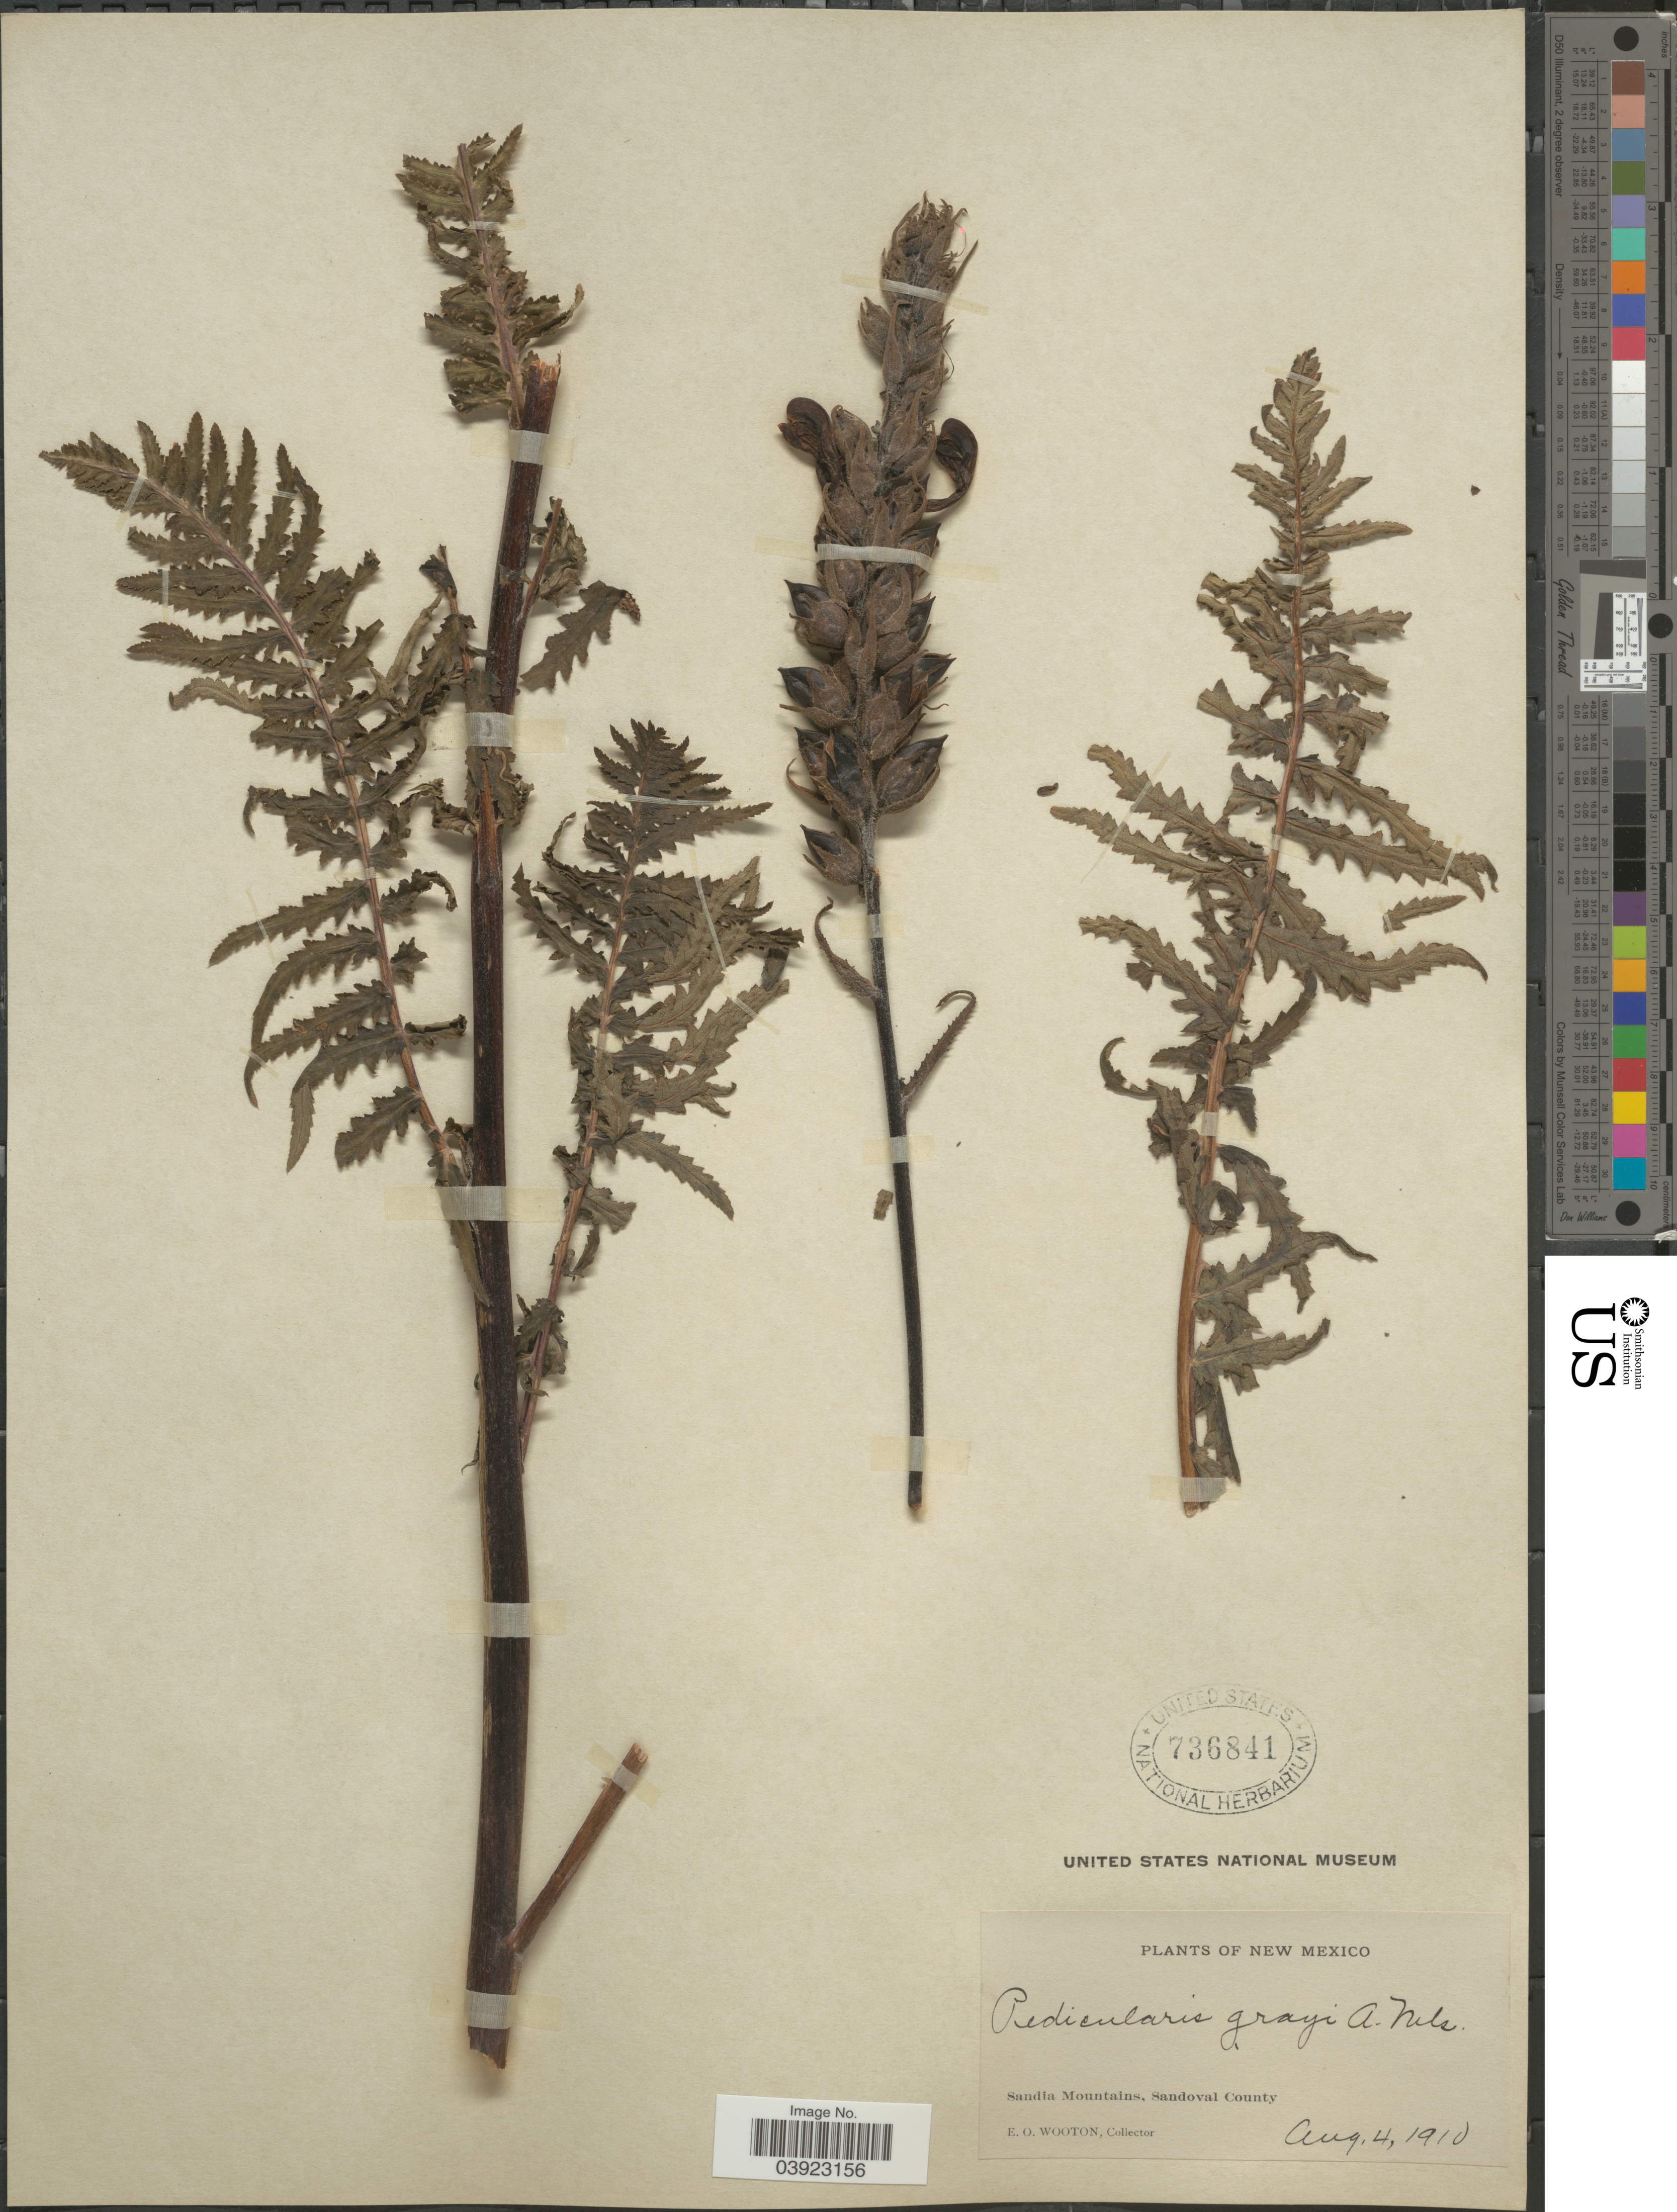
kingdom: Plantae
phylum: Tracheophyta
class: Magnoliopsida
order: Lamiales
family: Orobanchaceae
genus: Pedicularis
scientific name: Pedicularis procera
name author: A. Gray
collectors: E. O. Wooton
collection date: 1910-08-04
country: United States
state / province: New Mexico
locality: Sandia Mountains, Sandoval County.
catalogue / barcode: US 736841